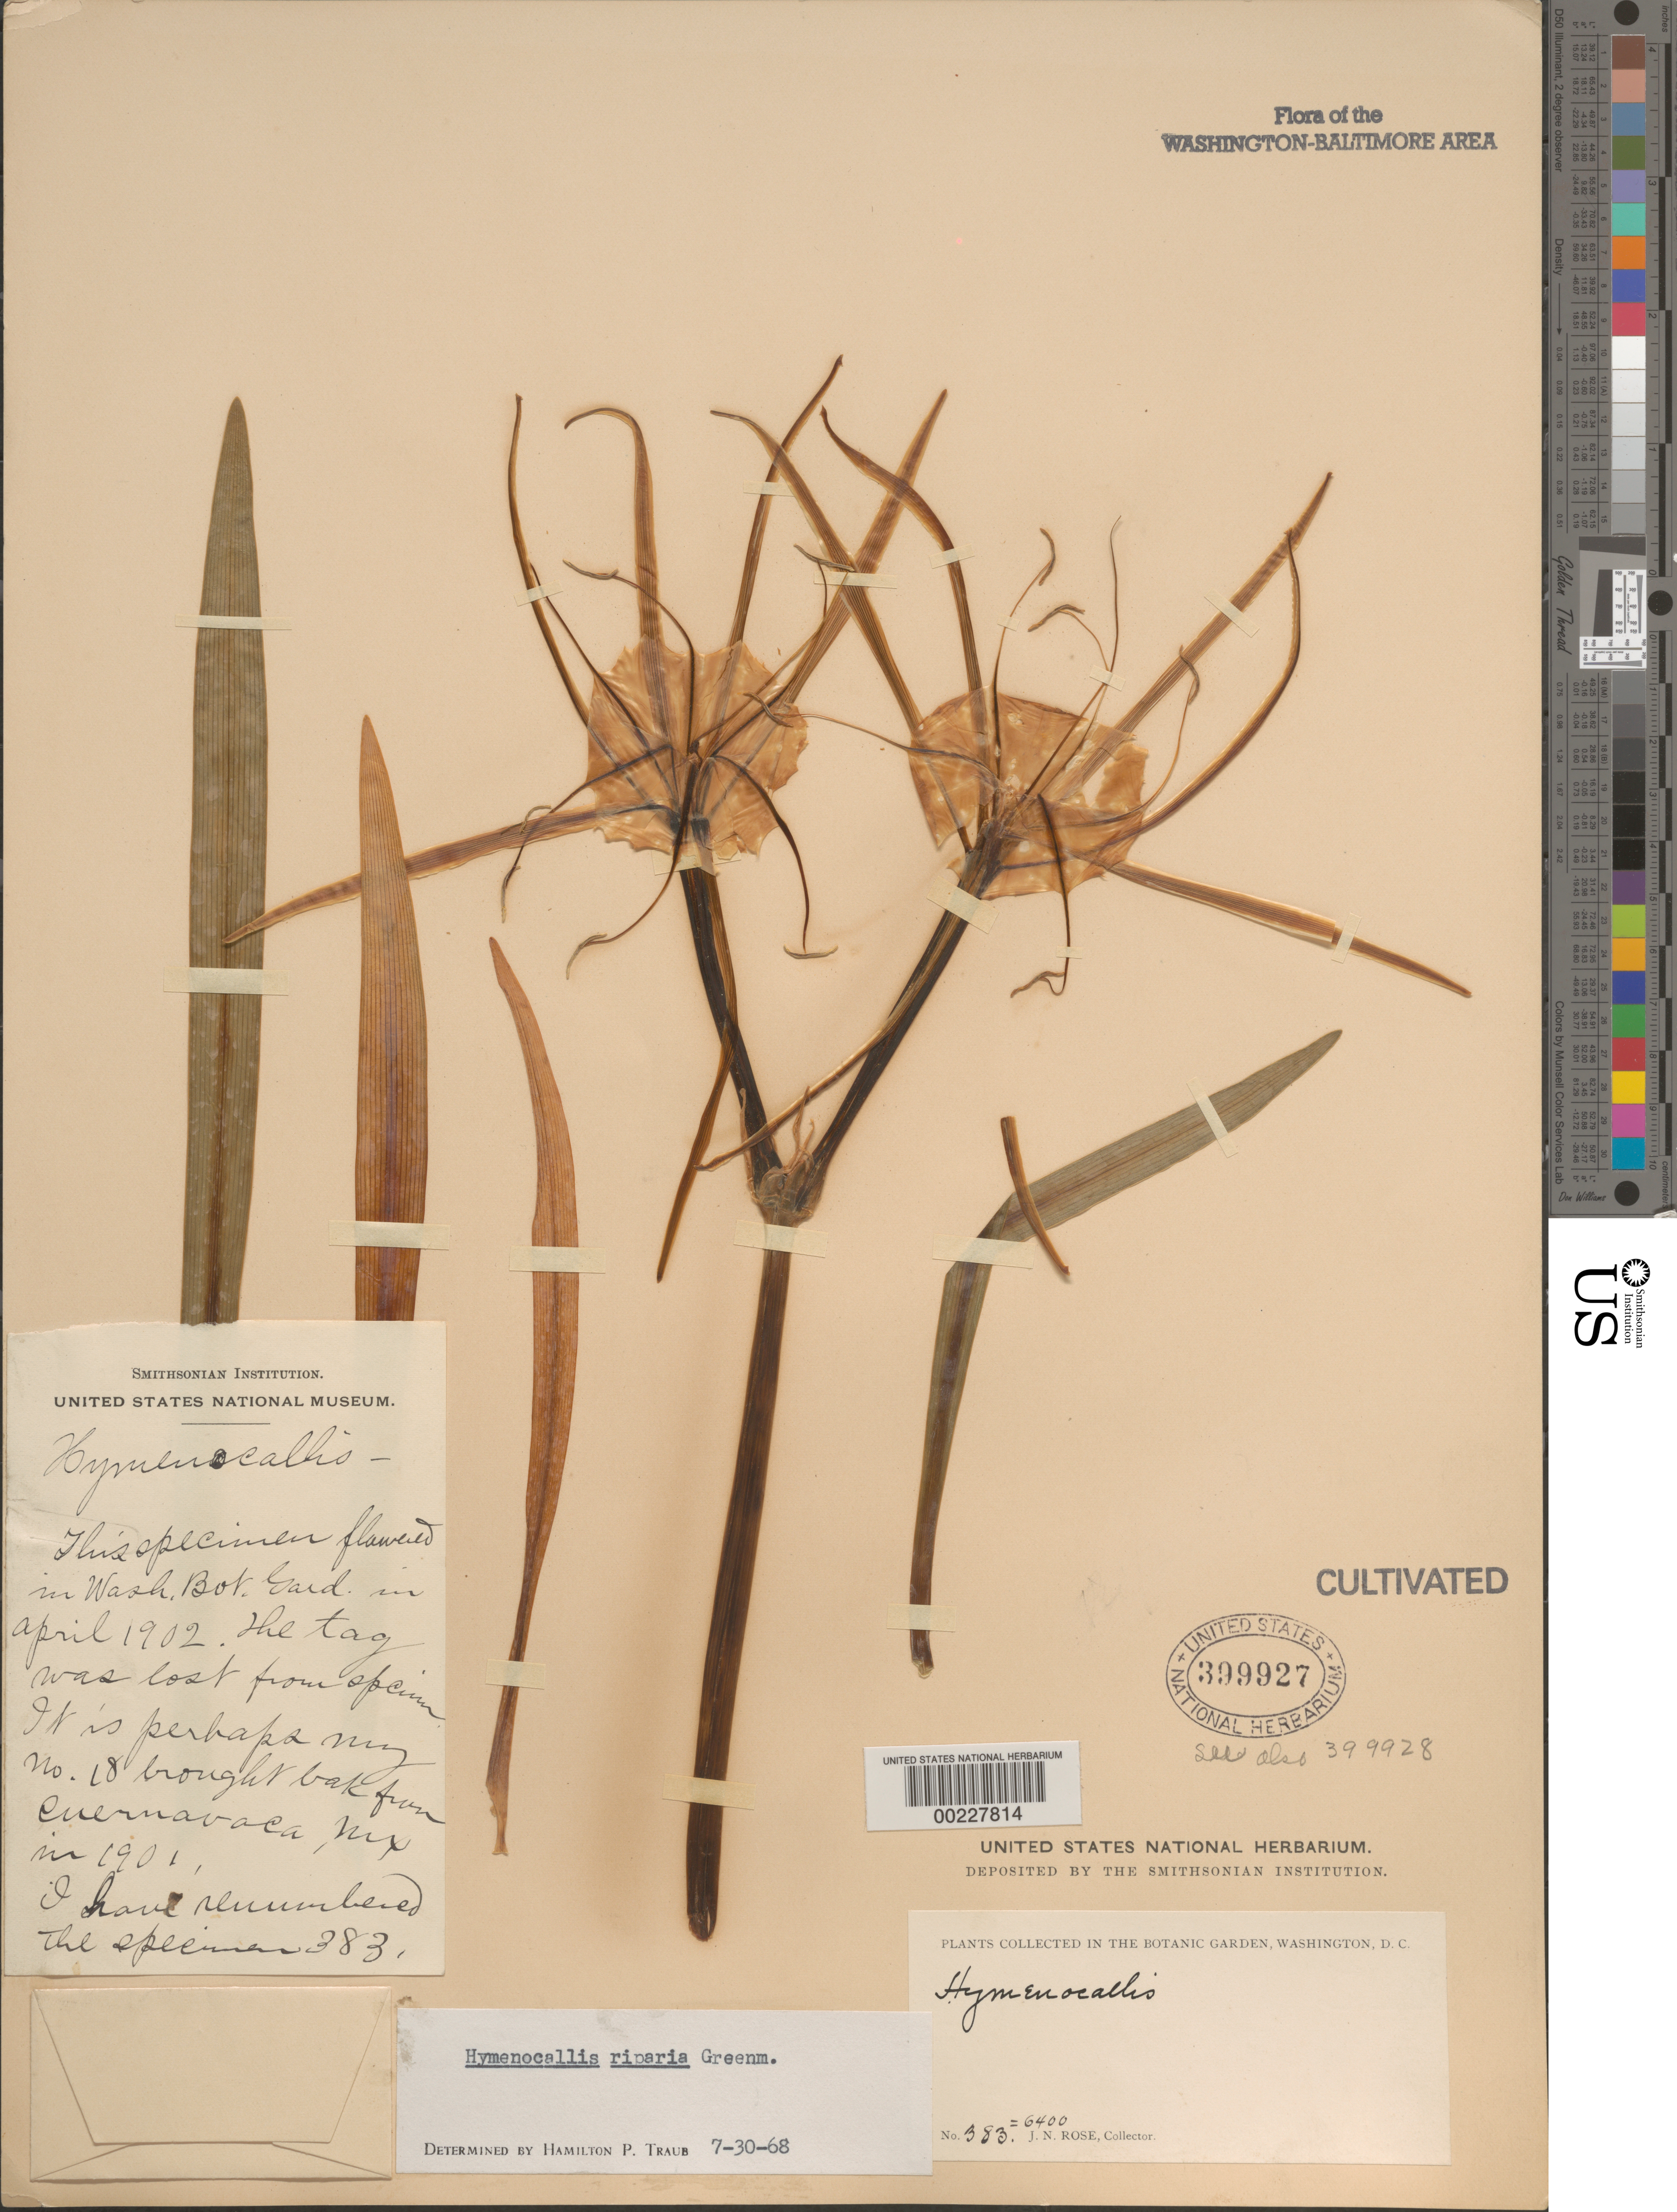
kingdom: Plantae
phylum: Tracheophyta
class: Liliopsida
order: Asparagales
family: Amaryllidaceae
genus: Hymenocallis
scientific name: Hymenocallis riparia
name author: Greenm.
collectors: J. N. Rose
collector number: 383=6400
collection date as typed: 1902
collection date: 1902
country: United States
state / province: District of Columbia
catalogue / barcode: US 399927